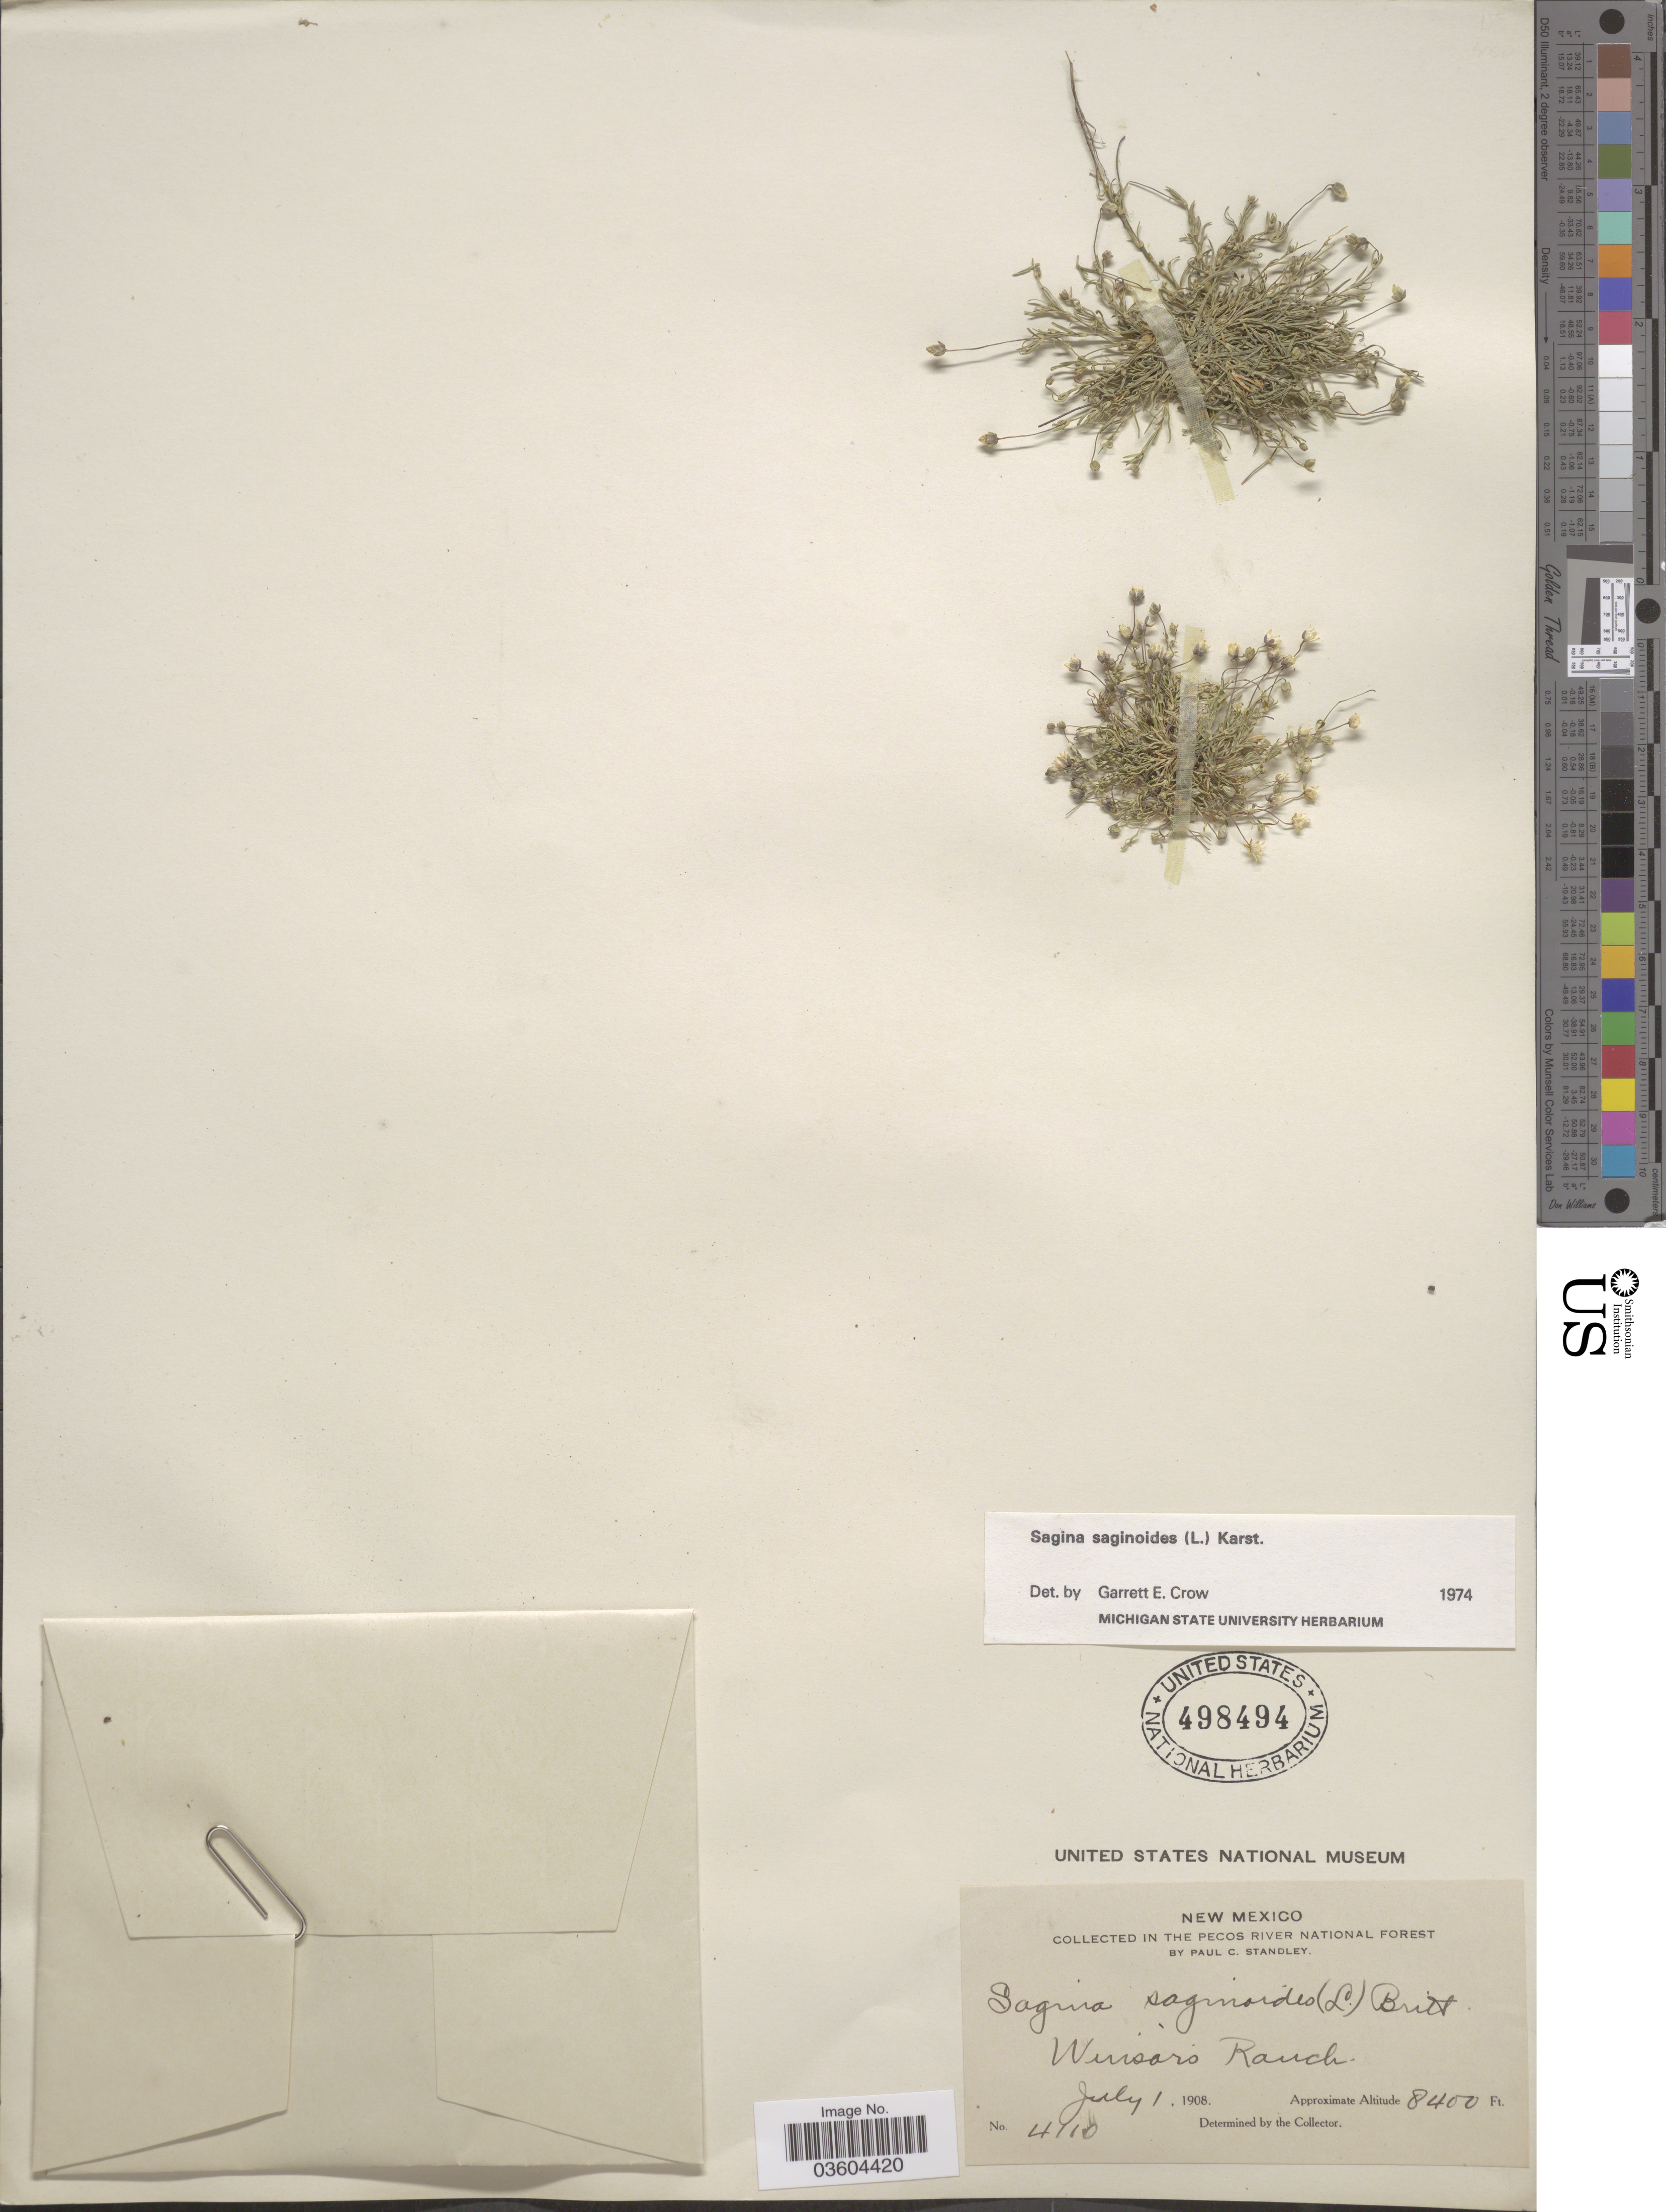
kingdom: Plantae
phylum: Tracheophyta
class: Magnoliopsida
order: Caryophyllales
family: Caryophyllaceae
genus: Sagina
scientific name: Sagina saginoides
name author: (L.) H. Karst.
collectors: P. C. Standley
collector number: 4110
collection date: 1908-07-01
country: United States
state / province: New Mexico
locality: The Pecos River National Forest. Winsars Ranch.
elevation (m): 2560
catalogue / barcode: US 498494